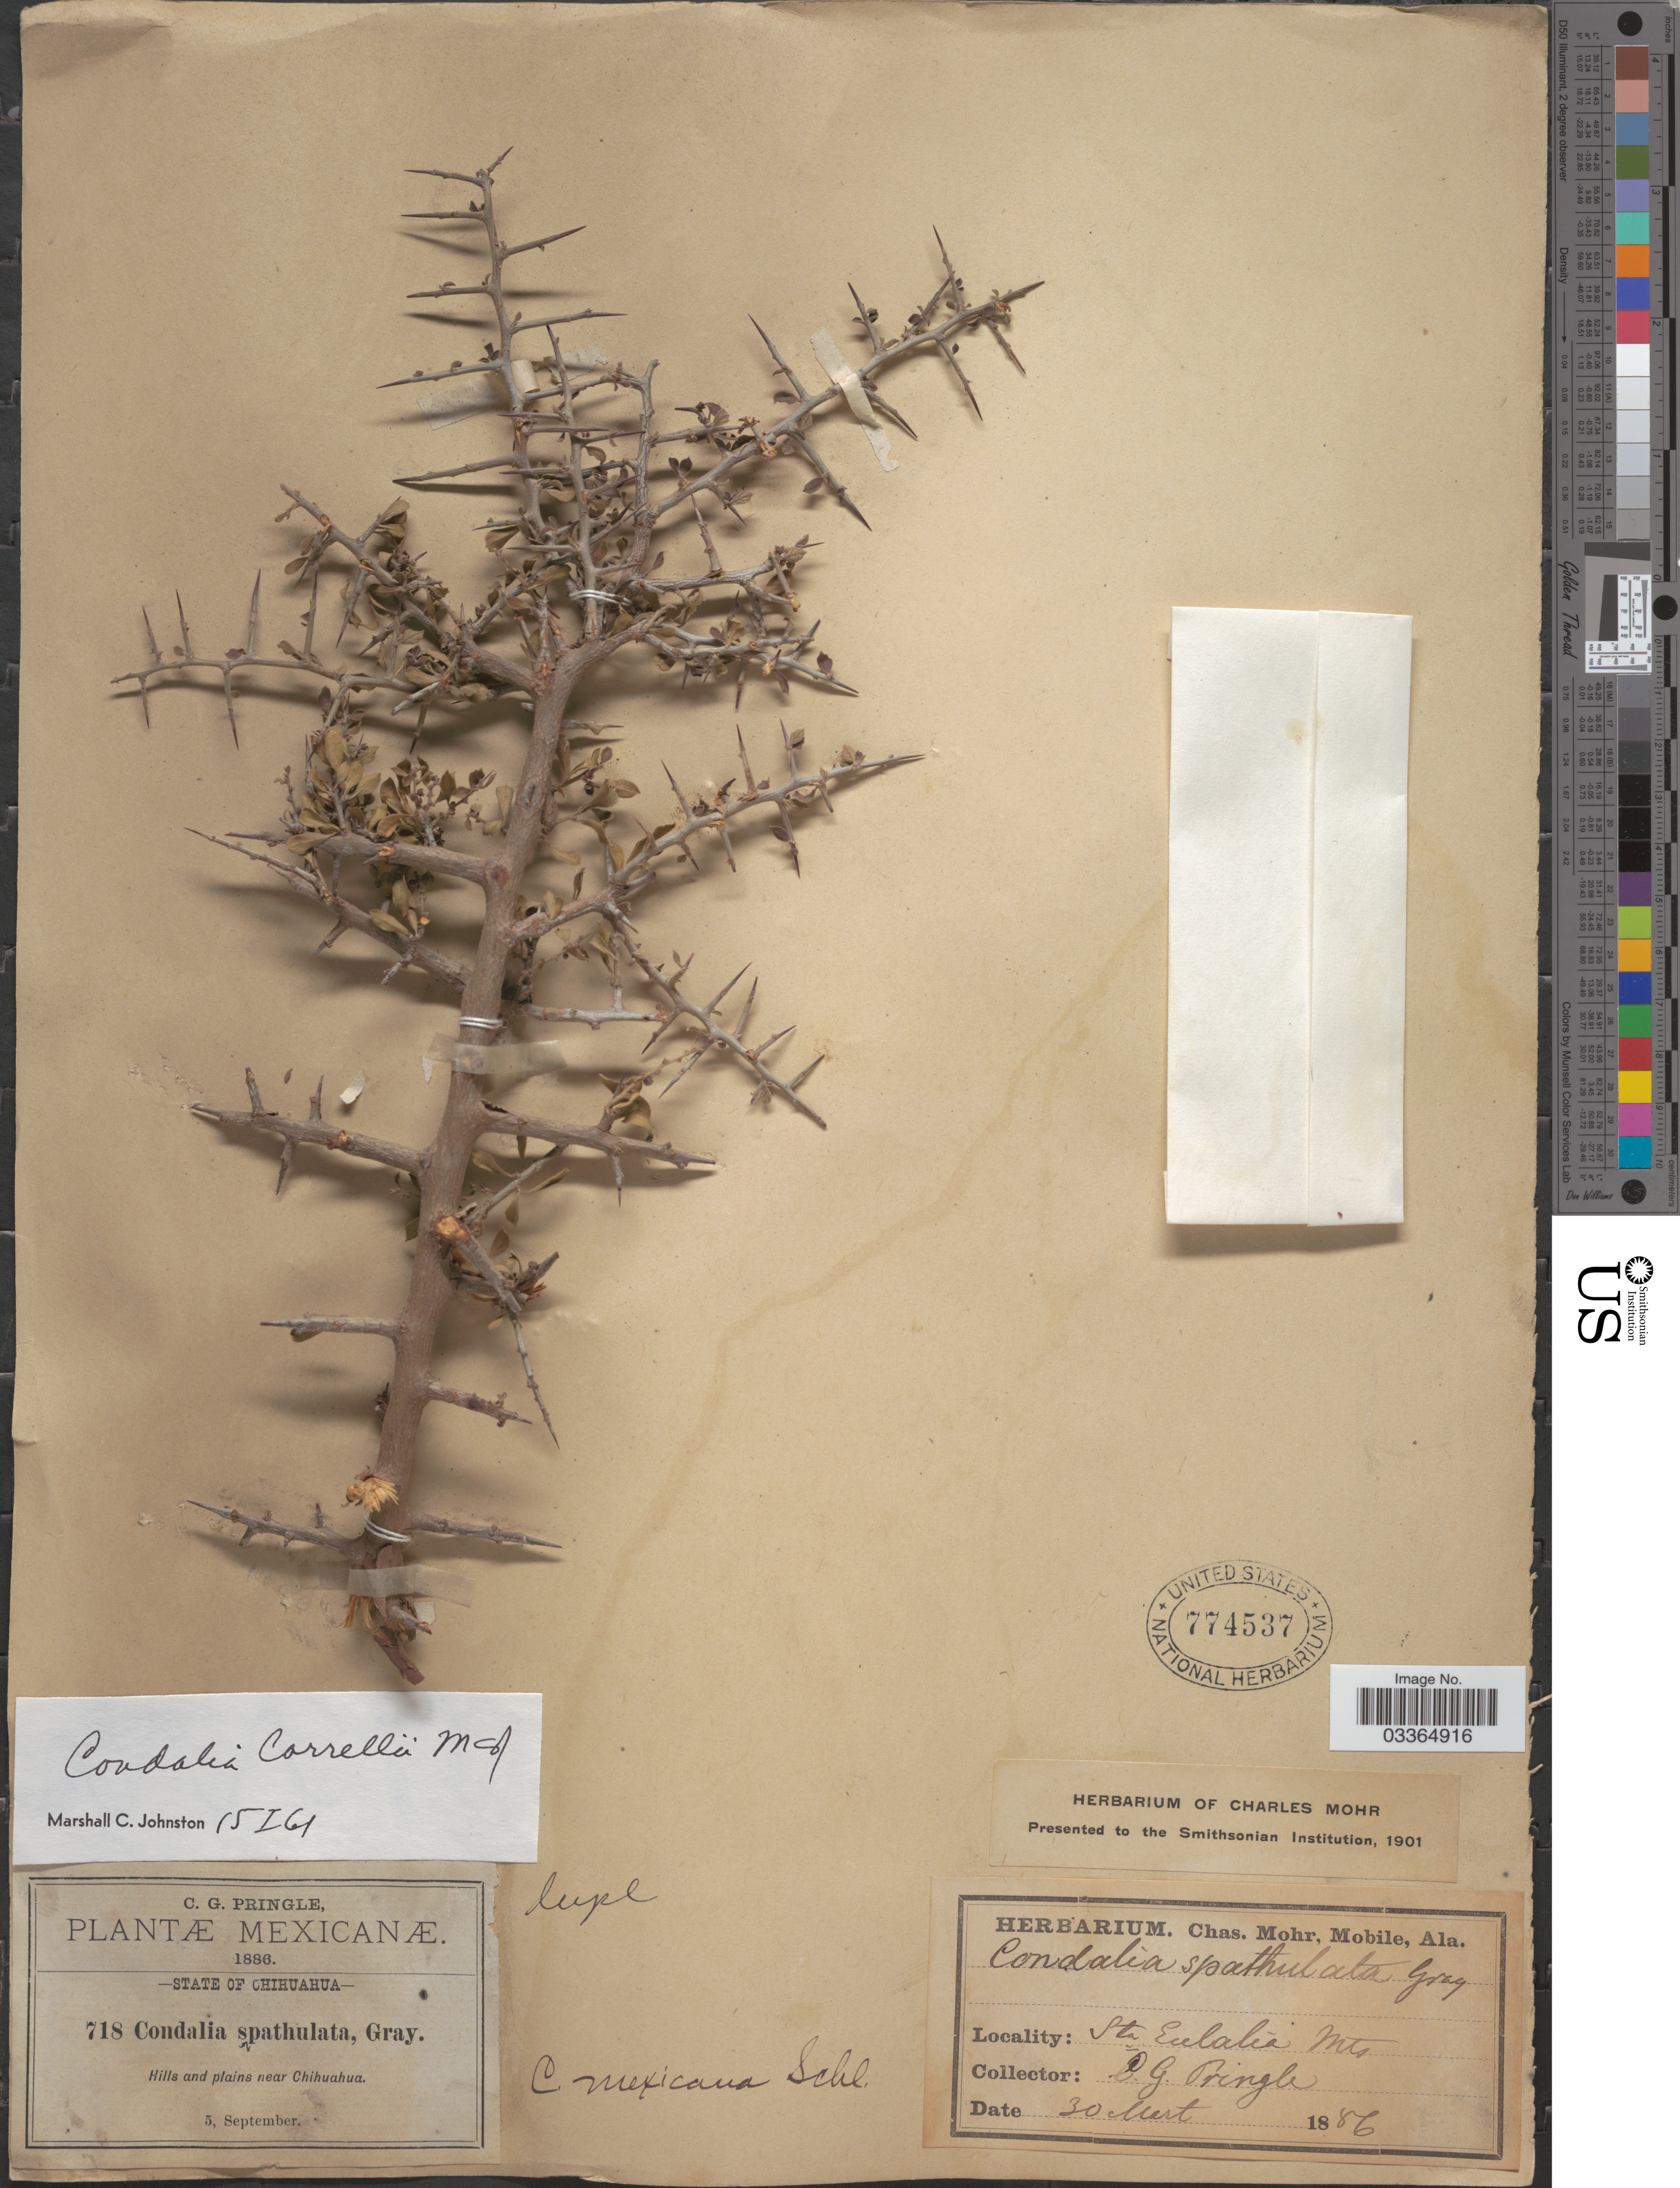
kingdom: Plantae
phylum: Tracheophyta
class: Magnoliopsida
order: Rosales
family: Rhamnaceae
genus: Condalia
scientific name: Condalia correllii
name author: M.C. Johnst.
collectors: C. G. Pringle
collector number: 718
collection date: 1886-03-30/1886-09-05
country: Mexico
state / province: Chihuahua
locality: Hills and plains near Chihuahua. Sta Eulalia Mts.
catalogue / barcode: US 774537